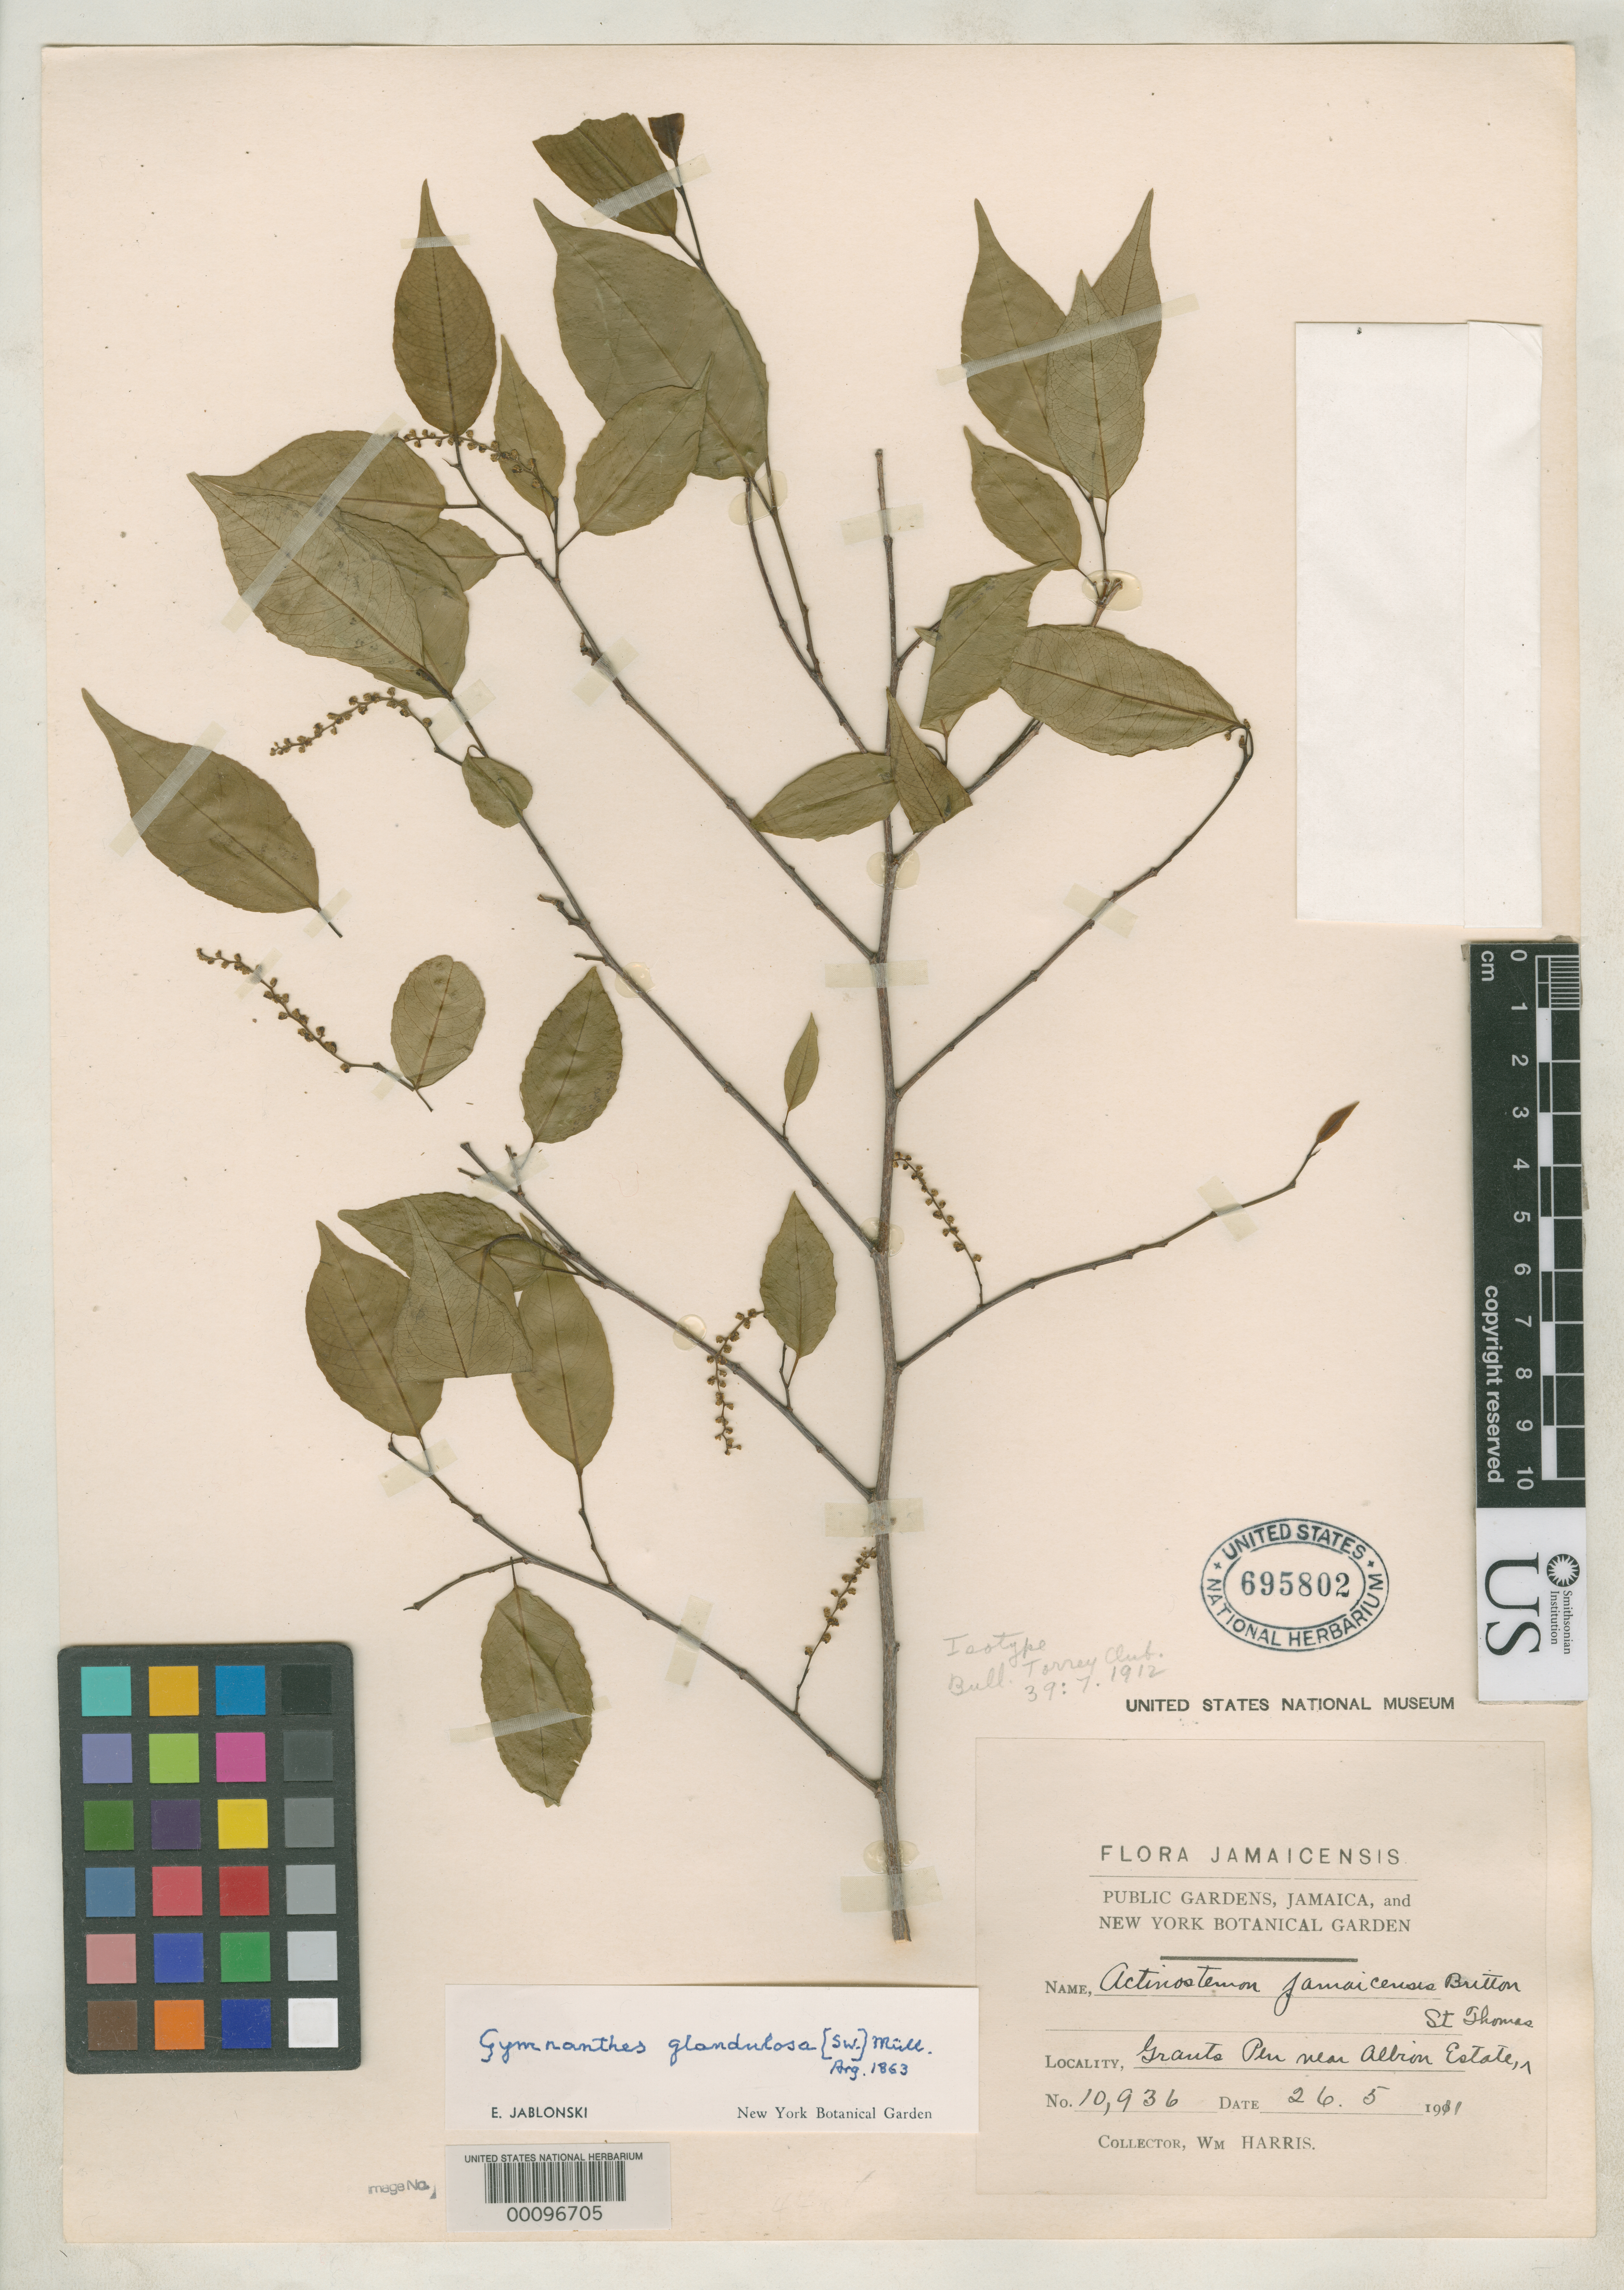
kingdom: Plantae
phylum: Tracheophyta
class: Magnoliopsida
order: Malpighiales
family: Euphorbiaceae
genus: Actinostemon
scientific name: Actinostemon jamaicensis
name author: Britton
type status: Isotype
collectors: W. H. Harris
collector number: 10936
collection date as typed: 17 Sept. 1906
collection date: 1906-09-17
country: Jamaica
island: Greater Antilles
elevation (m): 610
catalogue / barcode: US 695802